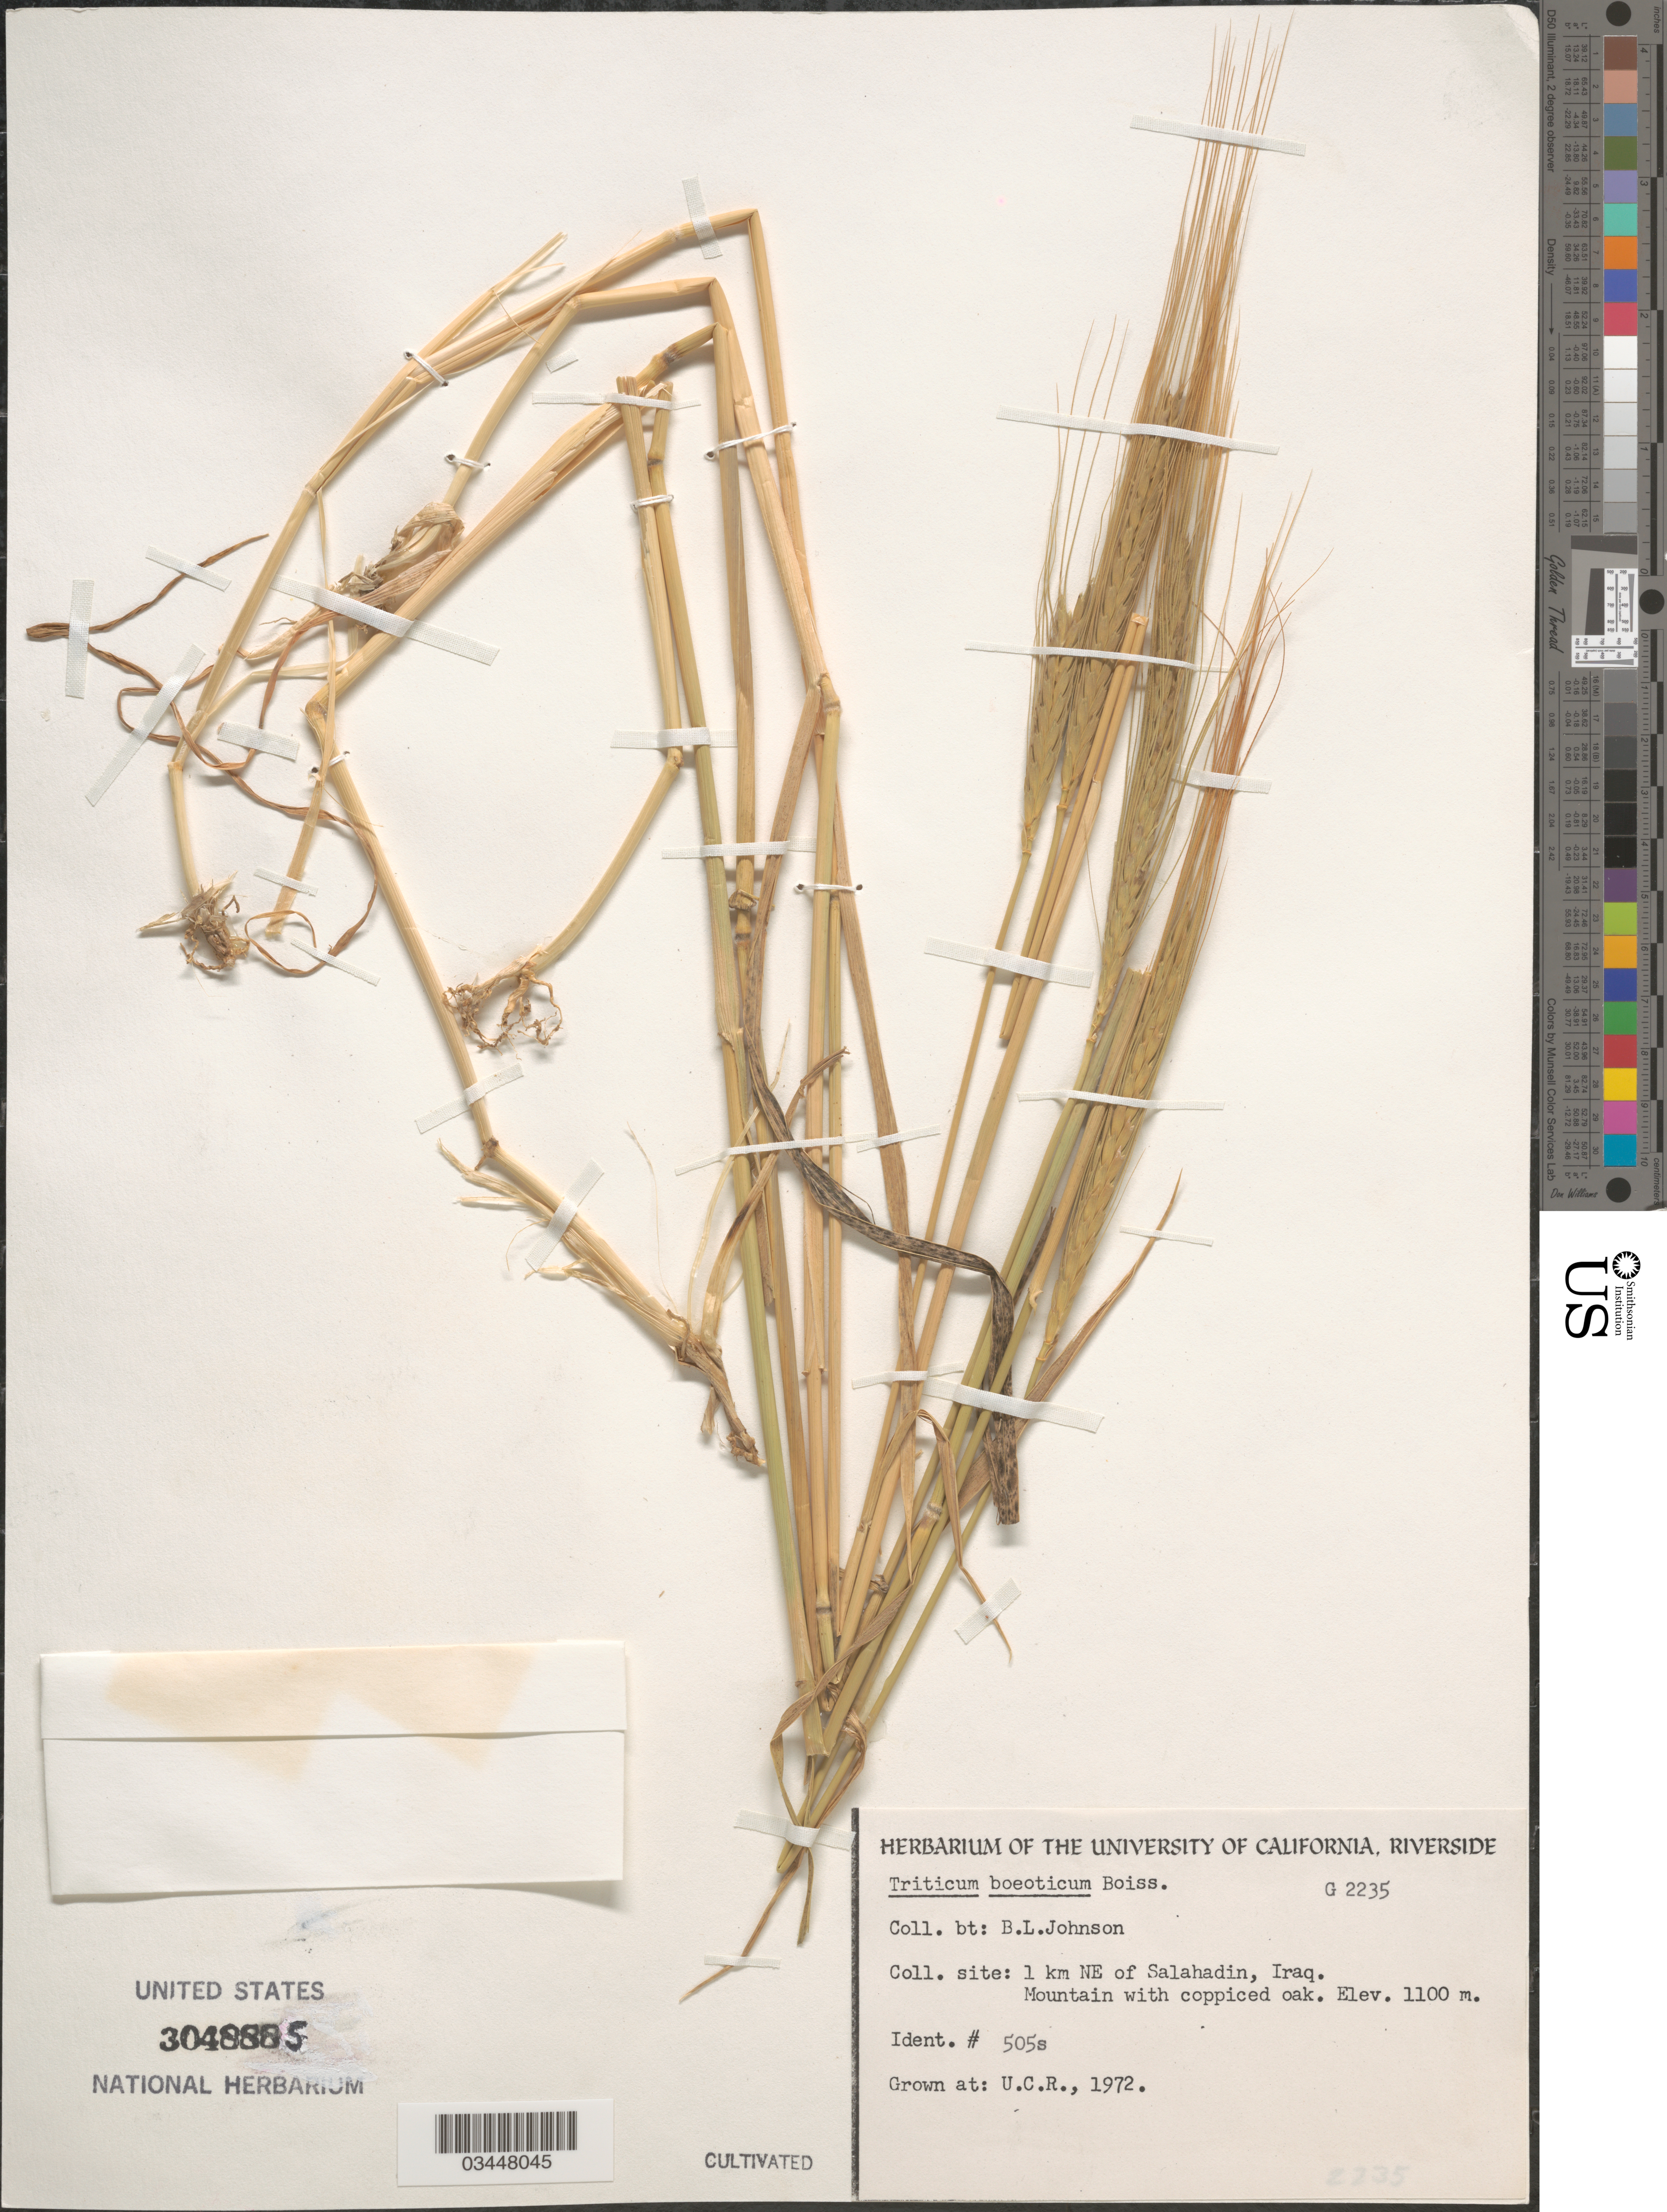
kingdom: Plantae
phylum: Tracheophyta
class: Liliopsida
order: Poales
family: Poaceae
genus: Triticum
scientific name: Triticum boeoticum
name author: Boiss.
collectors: ex herb. Univ. of California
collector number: G2235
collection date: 1972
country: United States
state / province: California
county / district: Riverside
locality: U.C.R.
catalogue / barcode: US 3048885